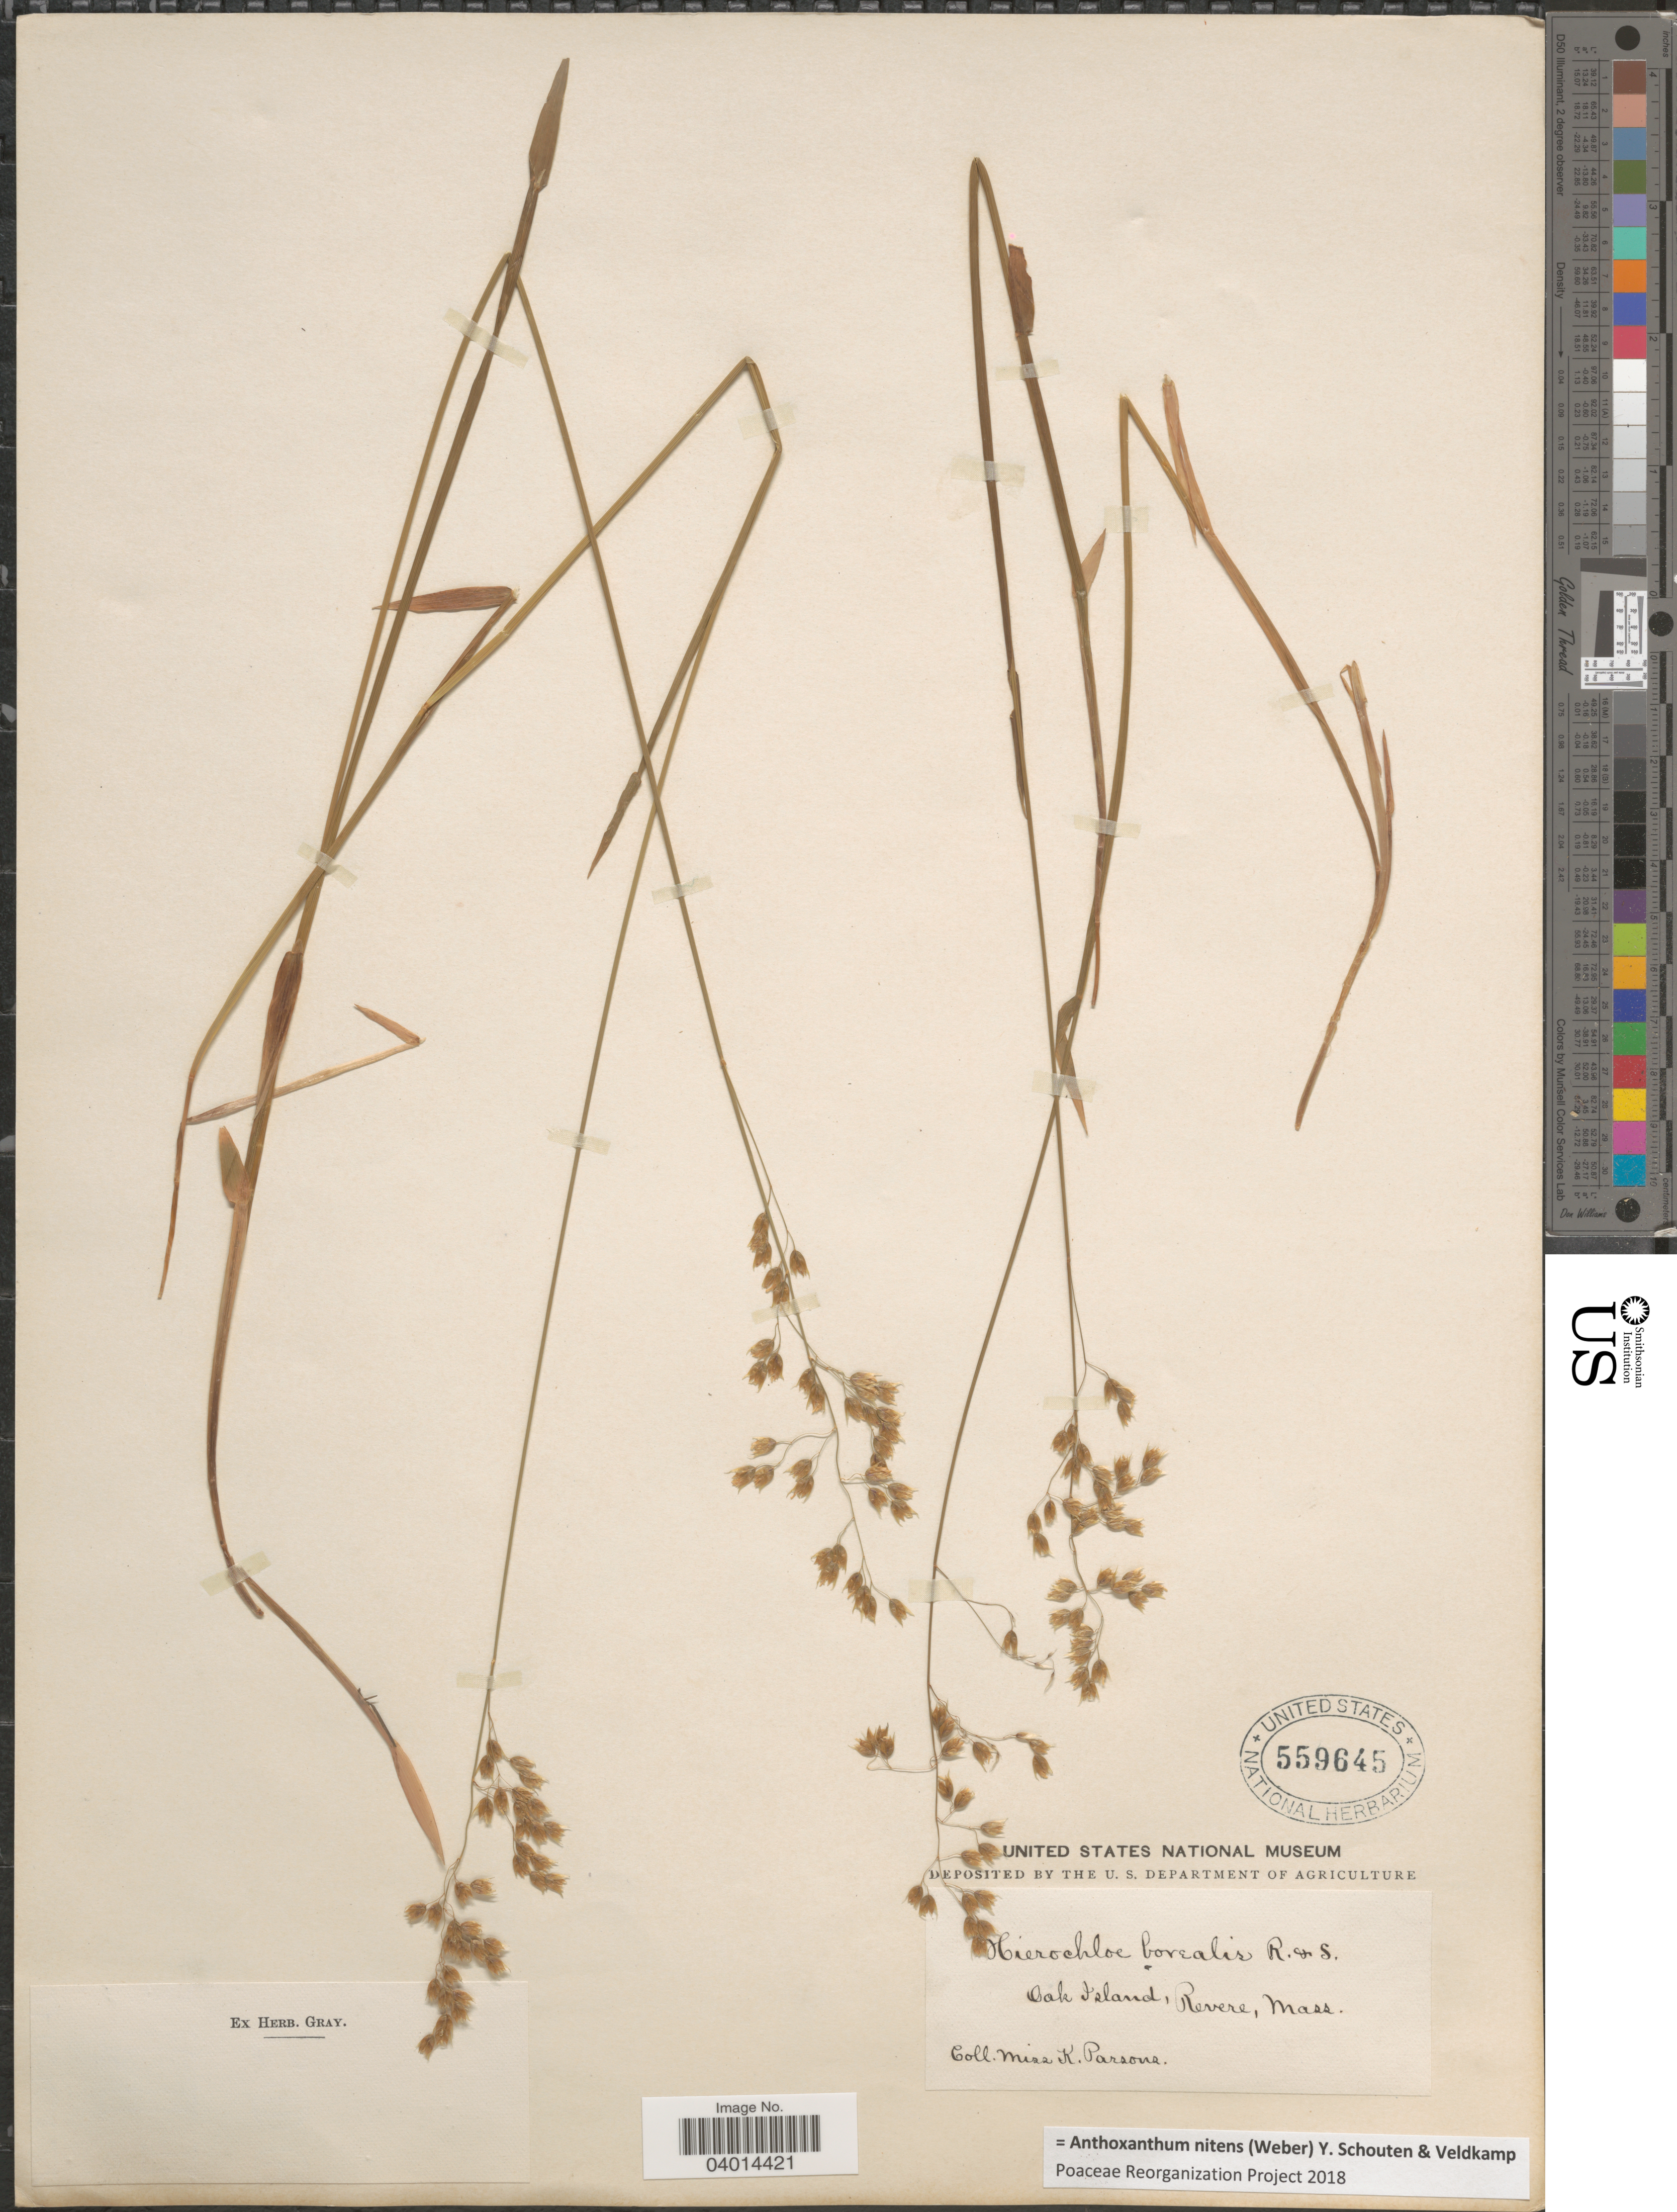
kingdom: Plantae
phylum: Tracheophyta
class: Liliopsida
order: Poales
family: Poaceae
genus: Anthoxanthum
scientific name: Anthoxanthum nitens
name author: (G.H. Weber) R.T.A. Schouten & Veldkamp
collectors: K. Parsons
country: United States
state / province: Massachusetts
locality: Oak Island, Revere.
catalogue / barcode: US 559645